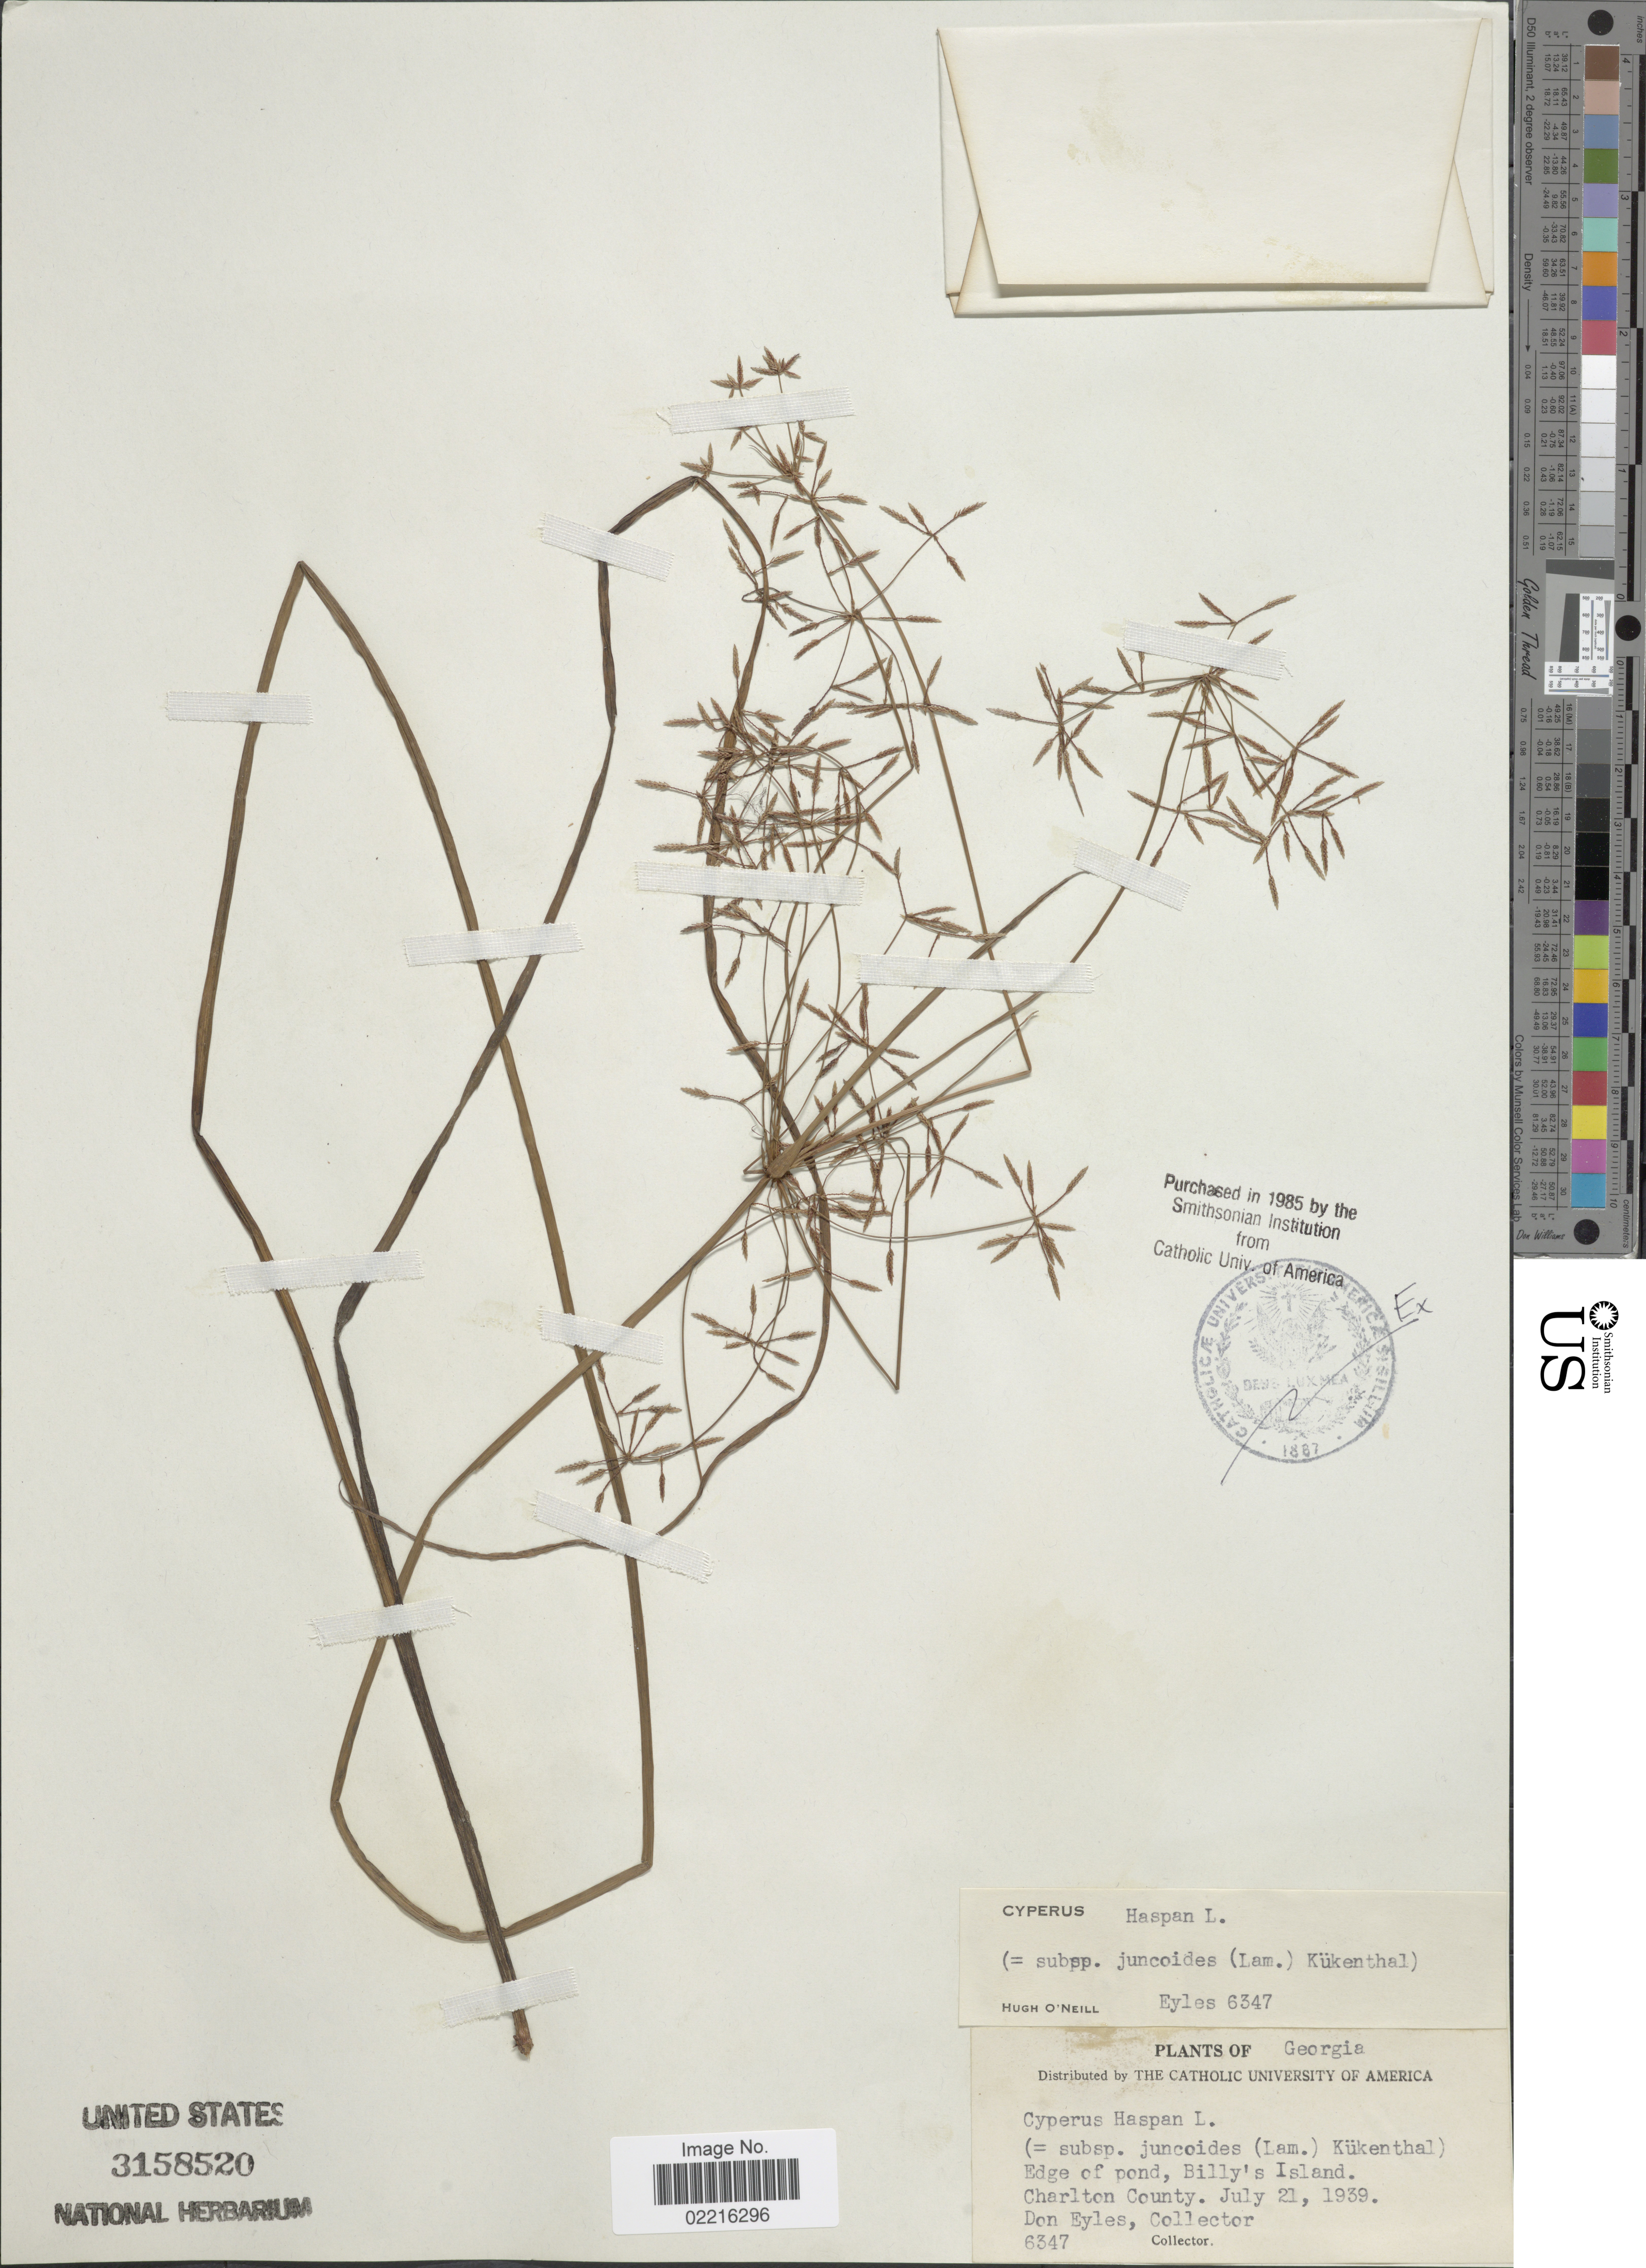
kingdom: Plantae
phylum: Tracheophyta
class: Liliopsida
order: Poales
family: Cyperaceae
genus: Cyperus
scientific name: Cyperus haspan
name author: L.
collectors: D. Eyles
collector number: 6347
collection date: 1939-07-21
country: United States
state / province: Georgia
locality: Billy's Island, Charlton County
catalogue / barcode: US 3158520